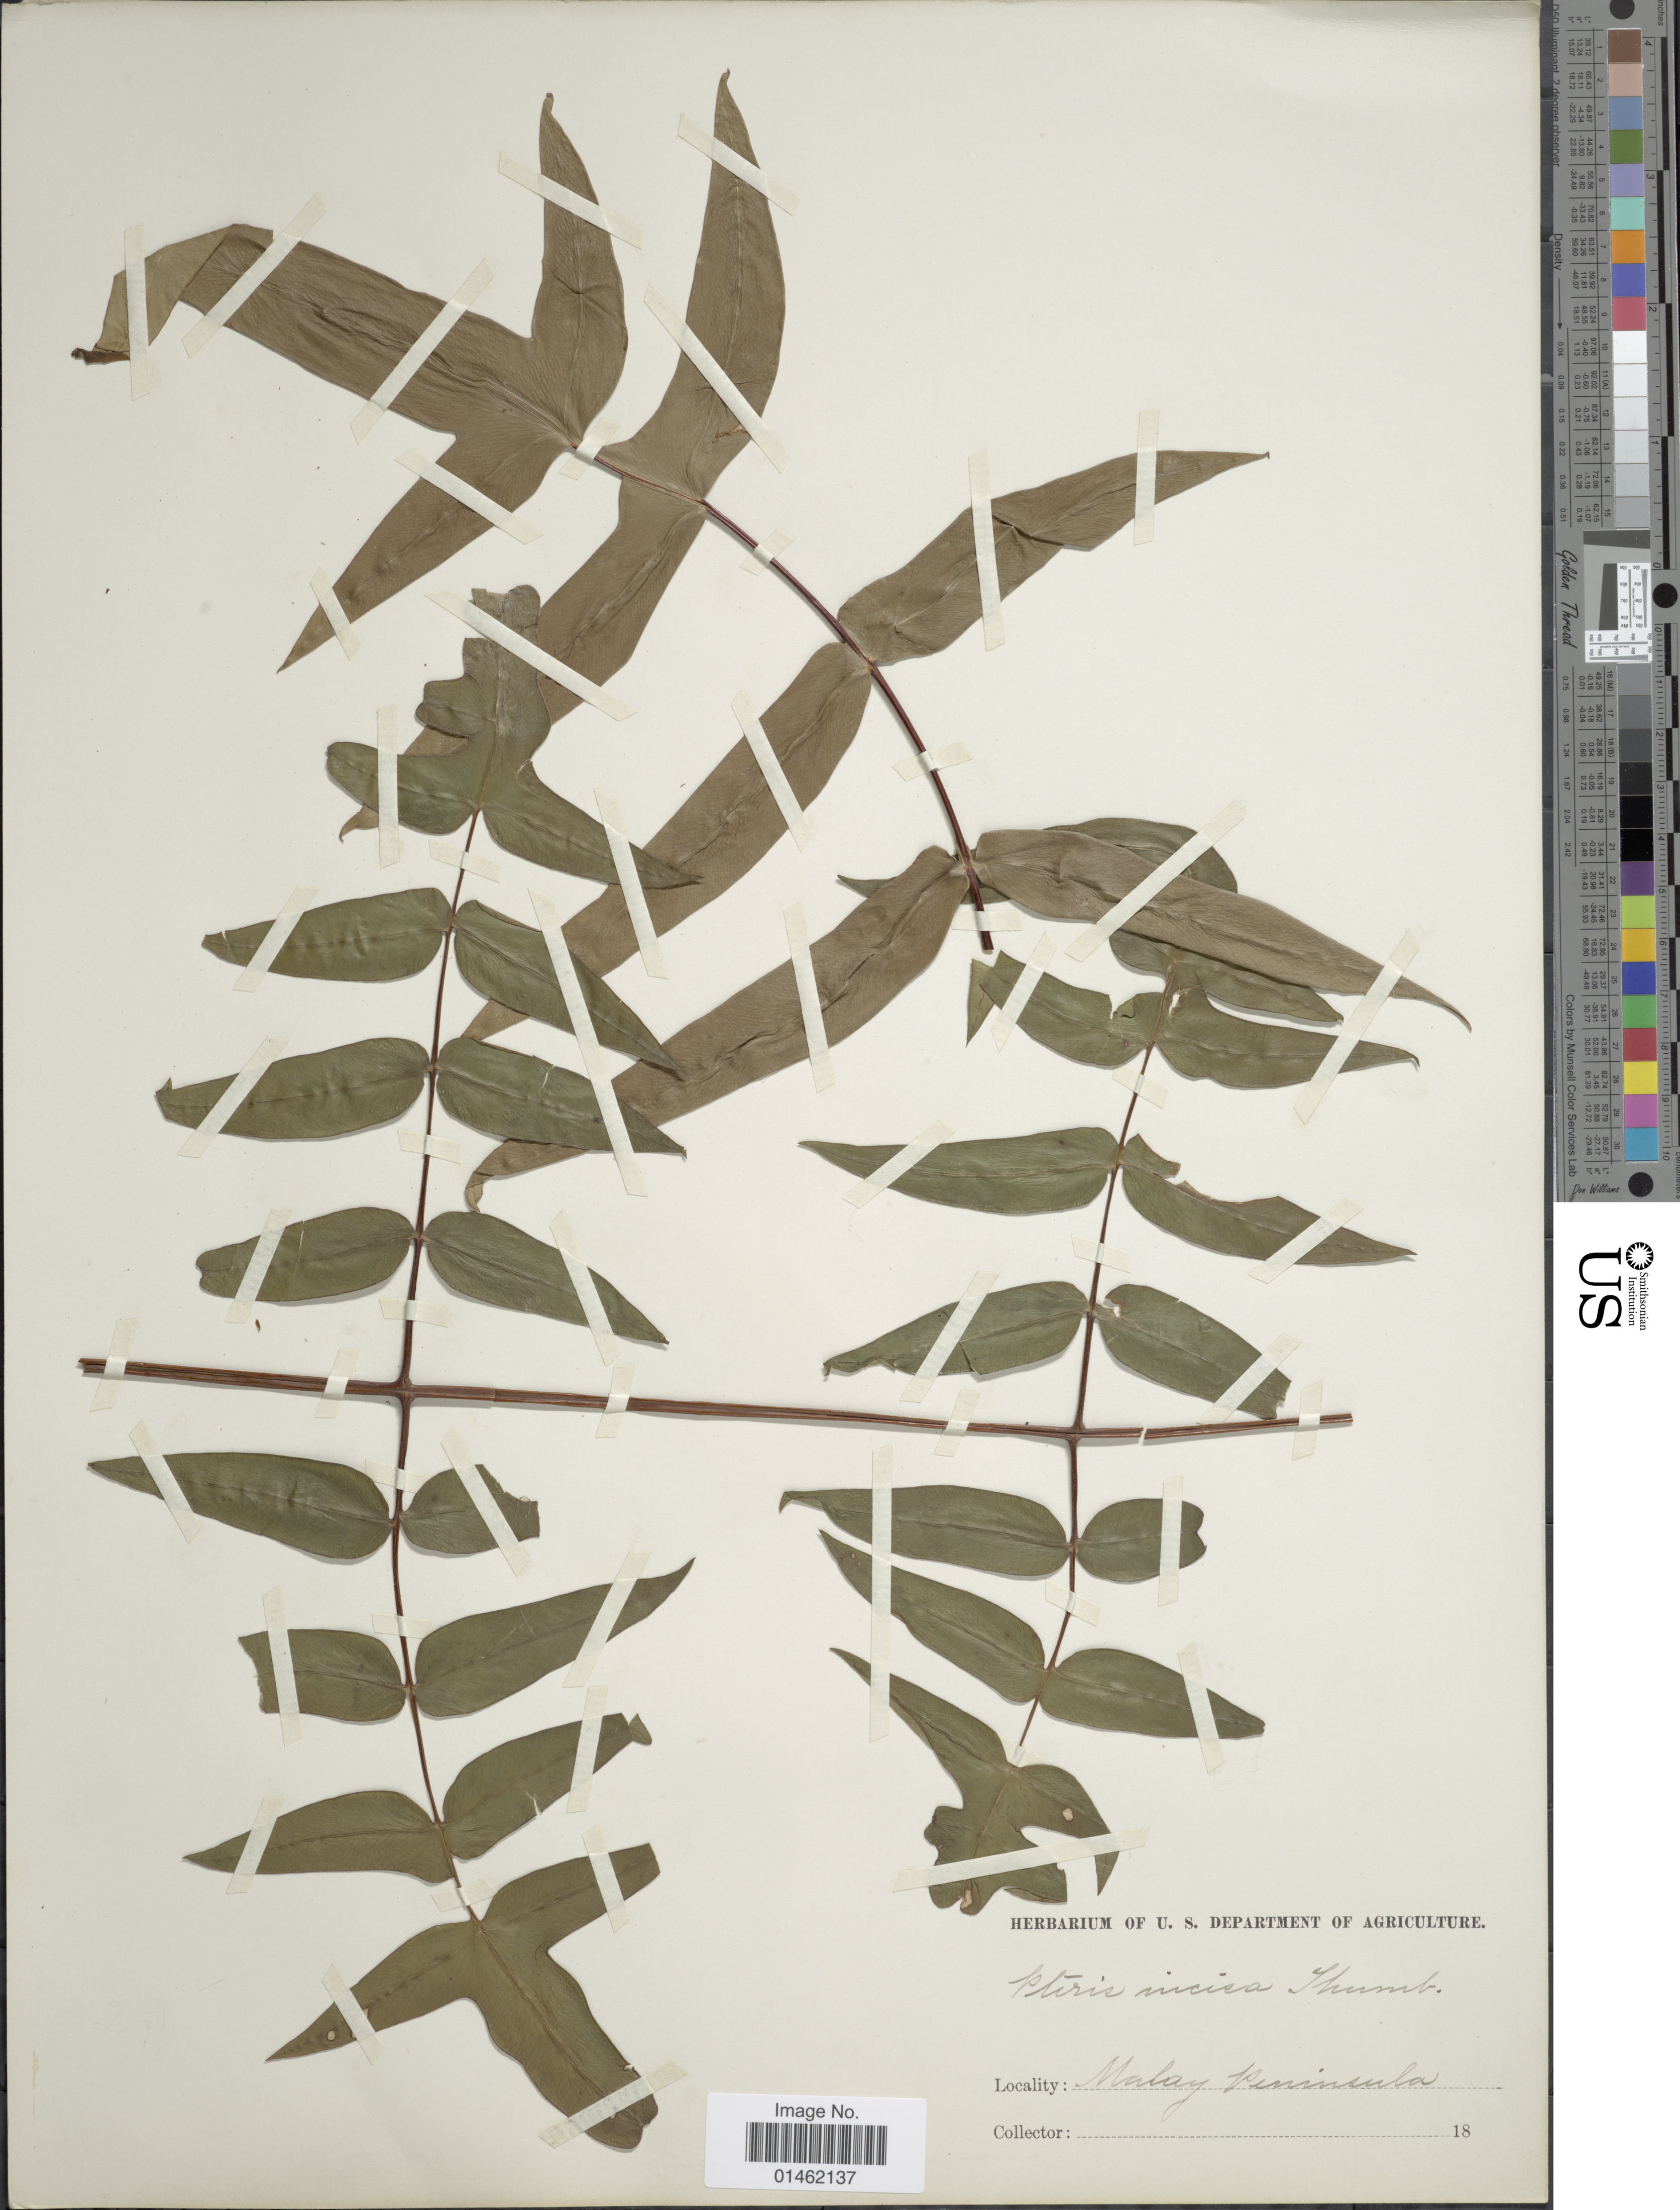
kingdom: Plantae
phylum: Tracheophyta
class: Polypodiopsida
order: Polypodiales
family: Dennstaedtiaceae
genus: Histiopteris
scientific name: Histiopteris stipulacea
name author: (Hook.) Copel.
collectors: Facchini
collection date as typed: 18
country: Malaysia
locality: Malay Peninsula